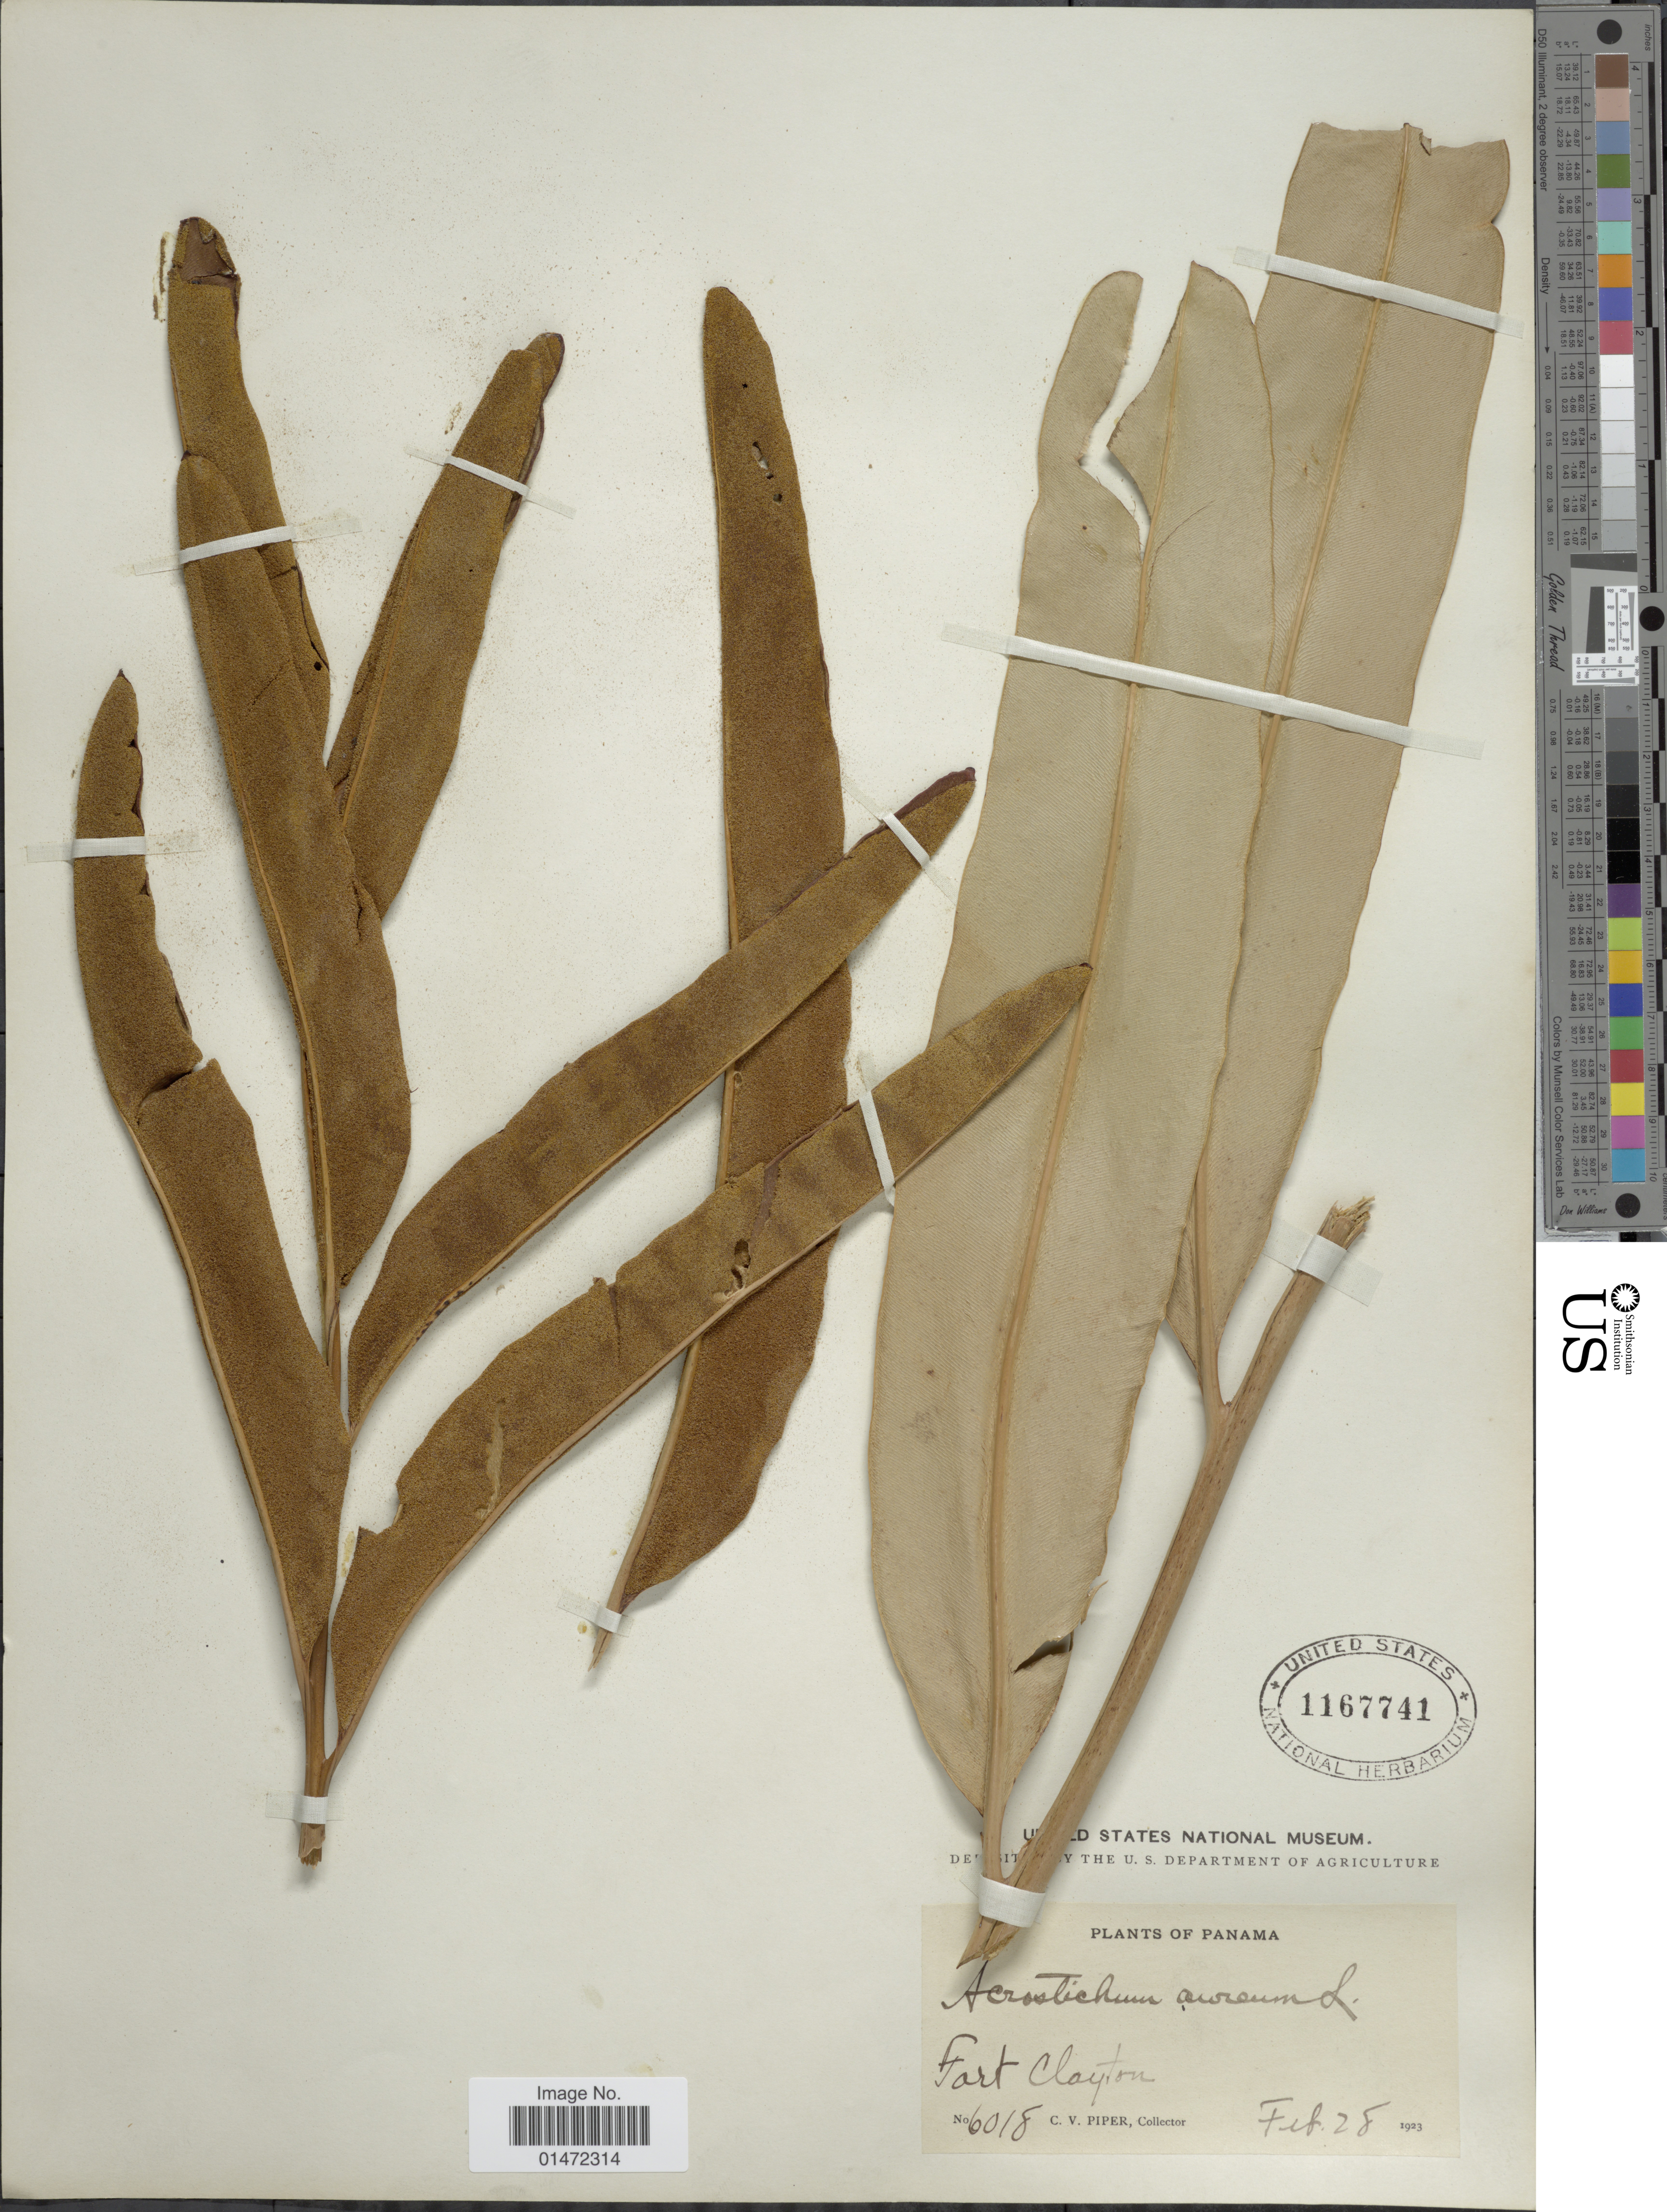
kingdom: Plantae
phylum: Tracheophyta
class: Polypodiopsida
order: Polypodiales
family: Pteridaceae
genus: Acrostichum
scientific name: Acrostichum aureum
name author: L.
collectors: C. V. Piper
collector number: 6018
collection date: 1923-02-28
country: Panama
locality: Fort Clayton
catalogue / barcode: US 1167741